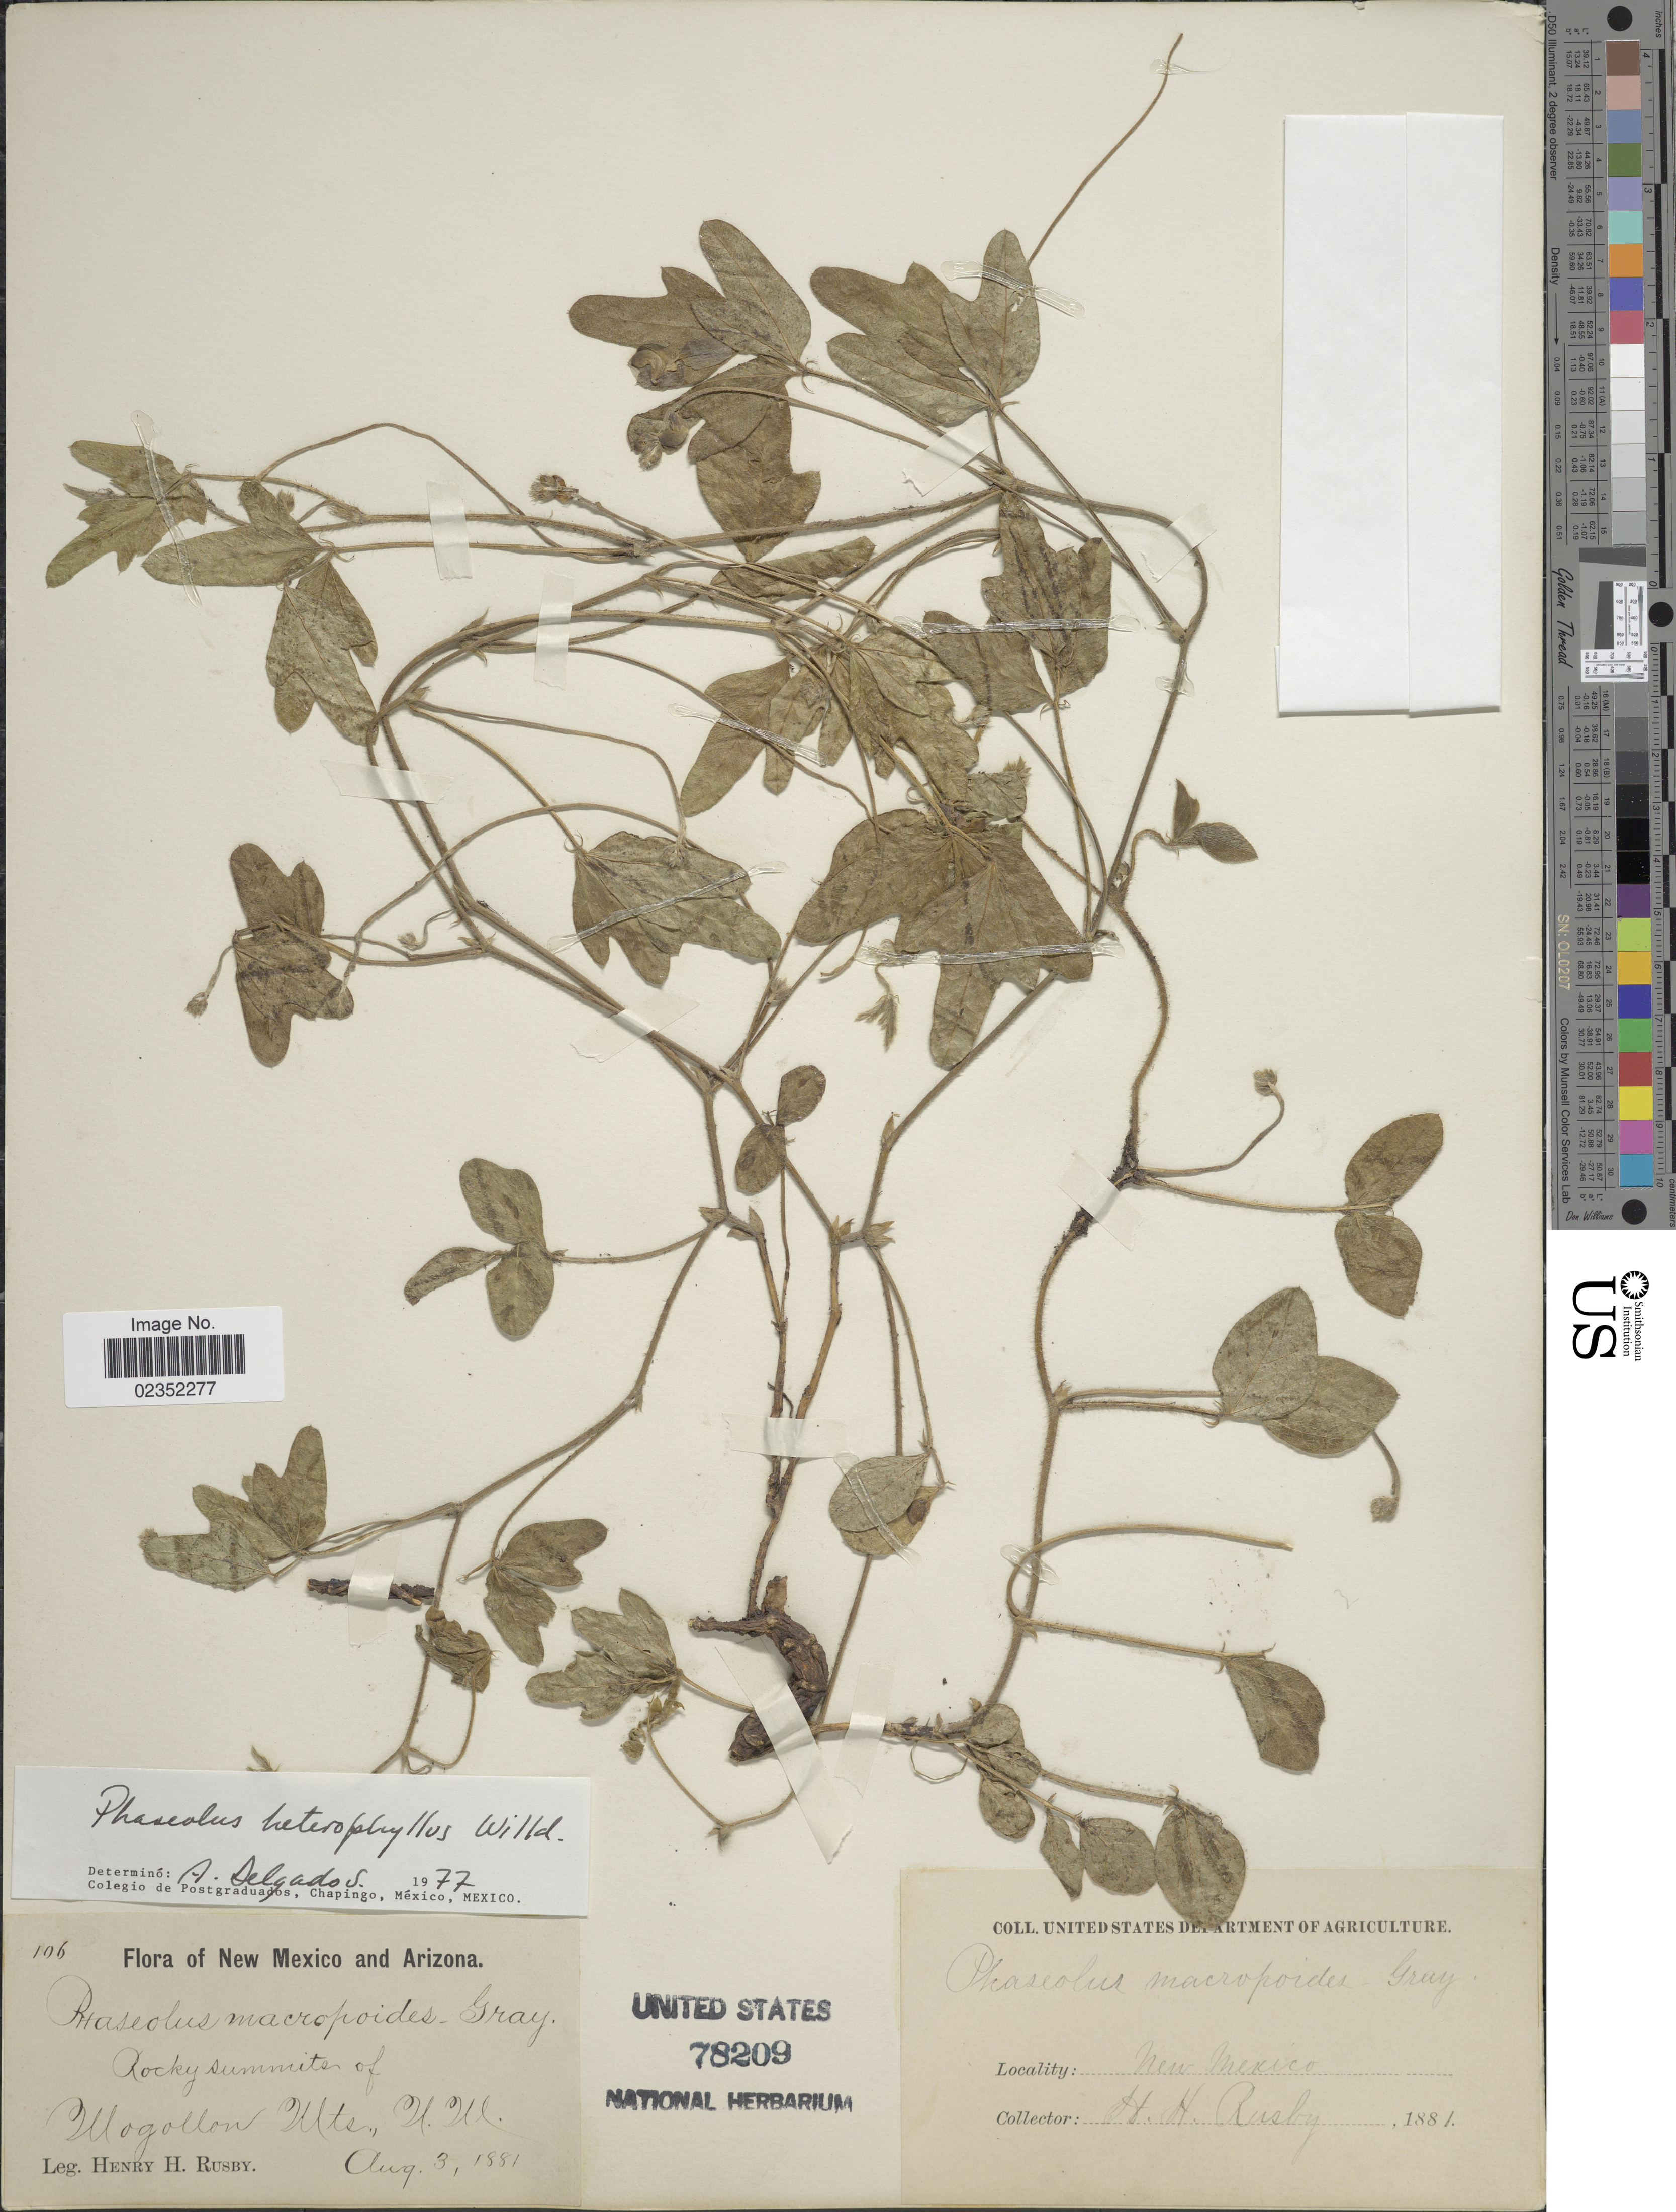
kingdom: Plantae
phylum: Tracheophyta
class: Magnoliopsida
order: Fabales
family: Fabaceae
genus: Macroptilium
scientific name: Macroptilium heterophyllum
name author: (Willd.) Maréchal & Baudet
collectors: H. H. Rusby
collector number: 106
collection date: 1881-08-03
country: United States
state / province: New Mexico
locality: Rocky summits of Wogollon Mts., N.M.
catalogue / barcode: US 78209